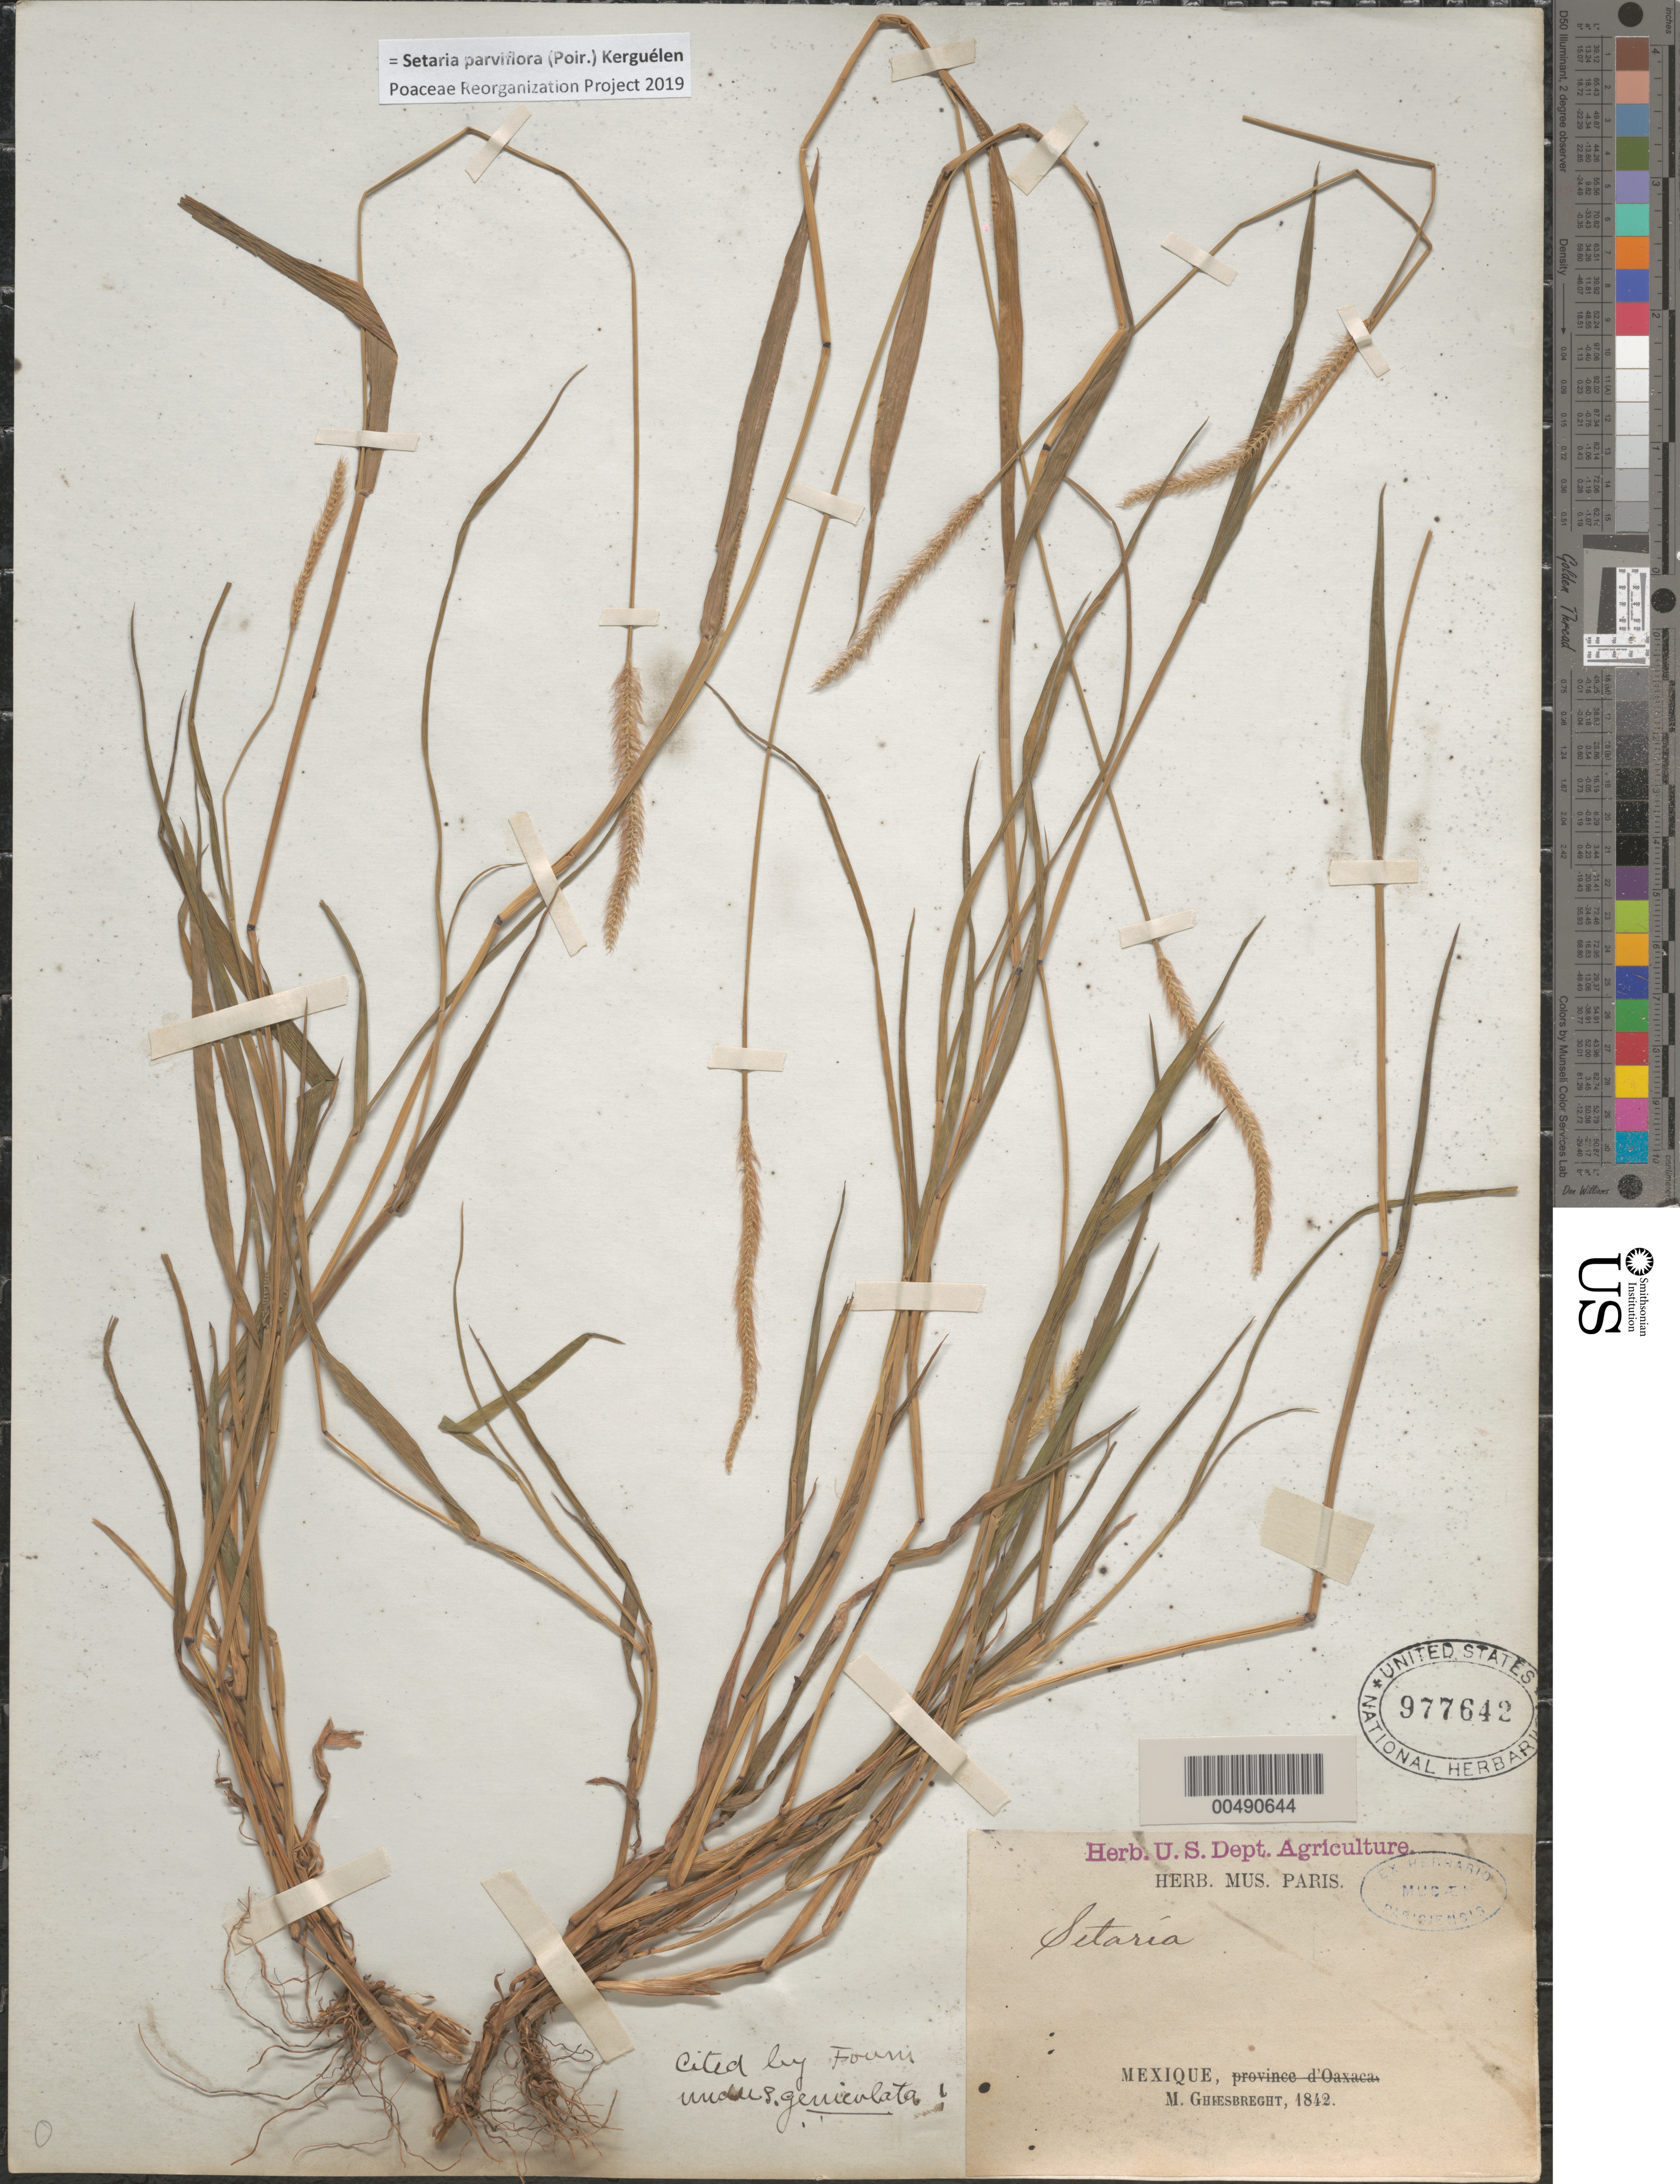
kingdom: Plantae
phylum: Tracheophyta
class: Liliopsida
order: Poales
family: Poaceae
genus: Setaria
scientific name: Setaria parviflora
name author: (Poir.) Kerguélen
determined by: Poaceae Reorganization Project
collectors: A. B. Ghiesbreght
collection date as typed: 1842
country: Mexico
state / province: Durango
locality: San Ramon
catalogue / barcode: US 977642